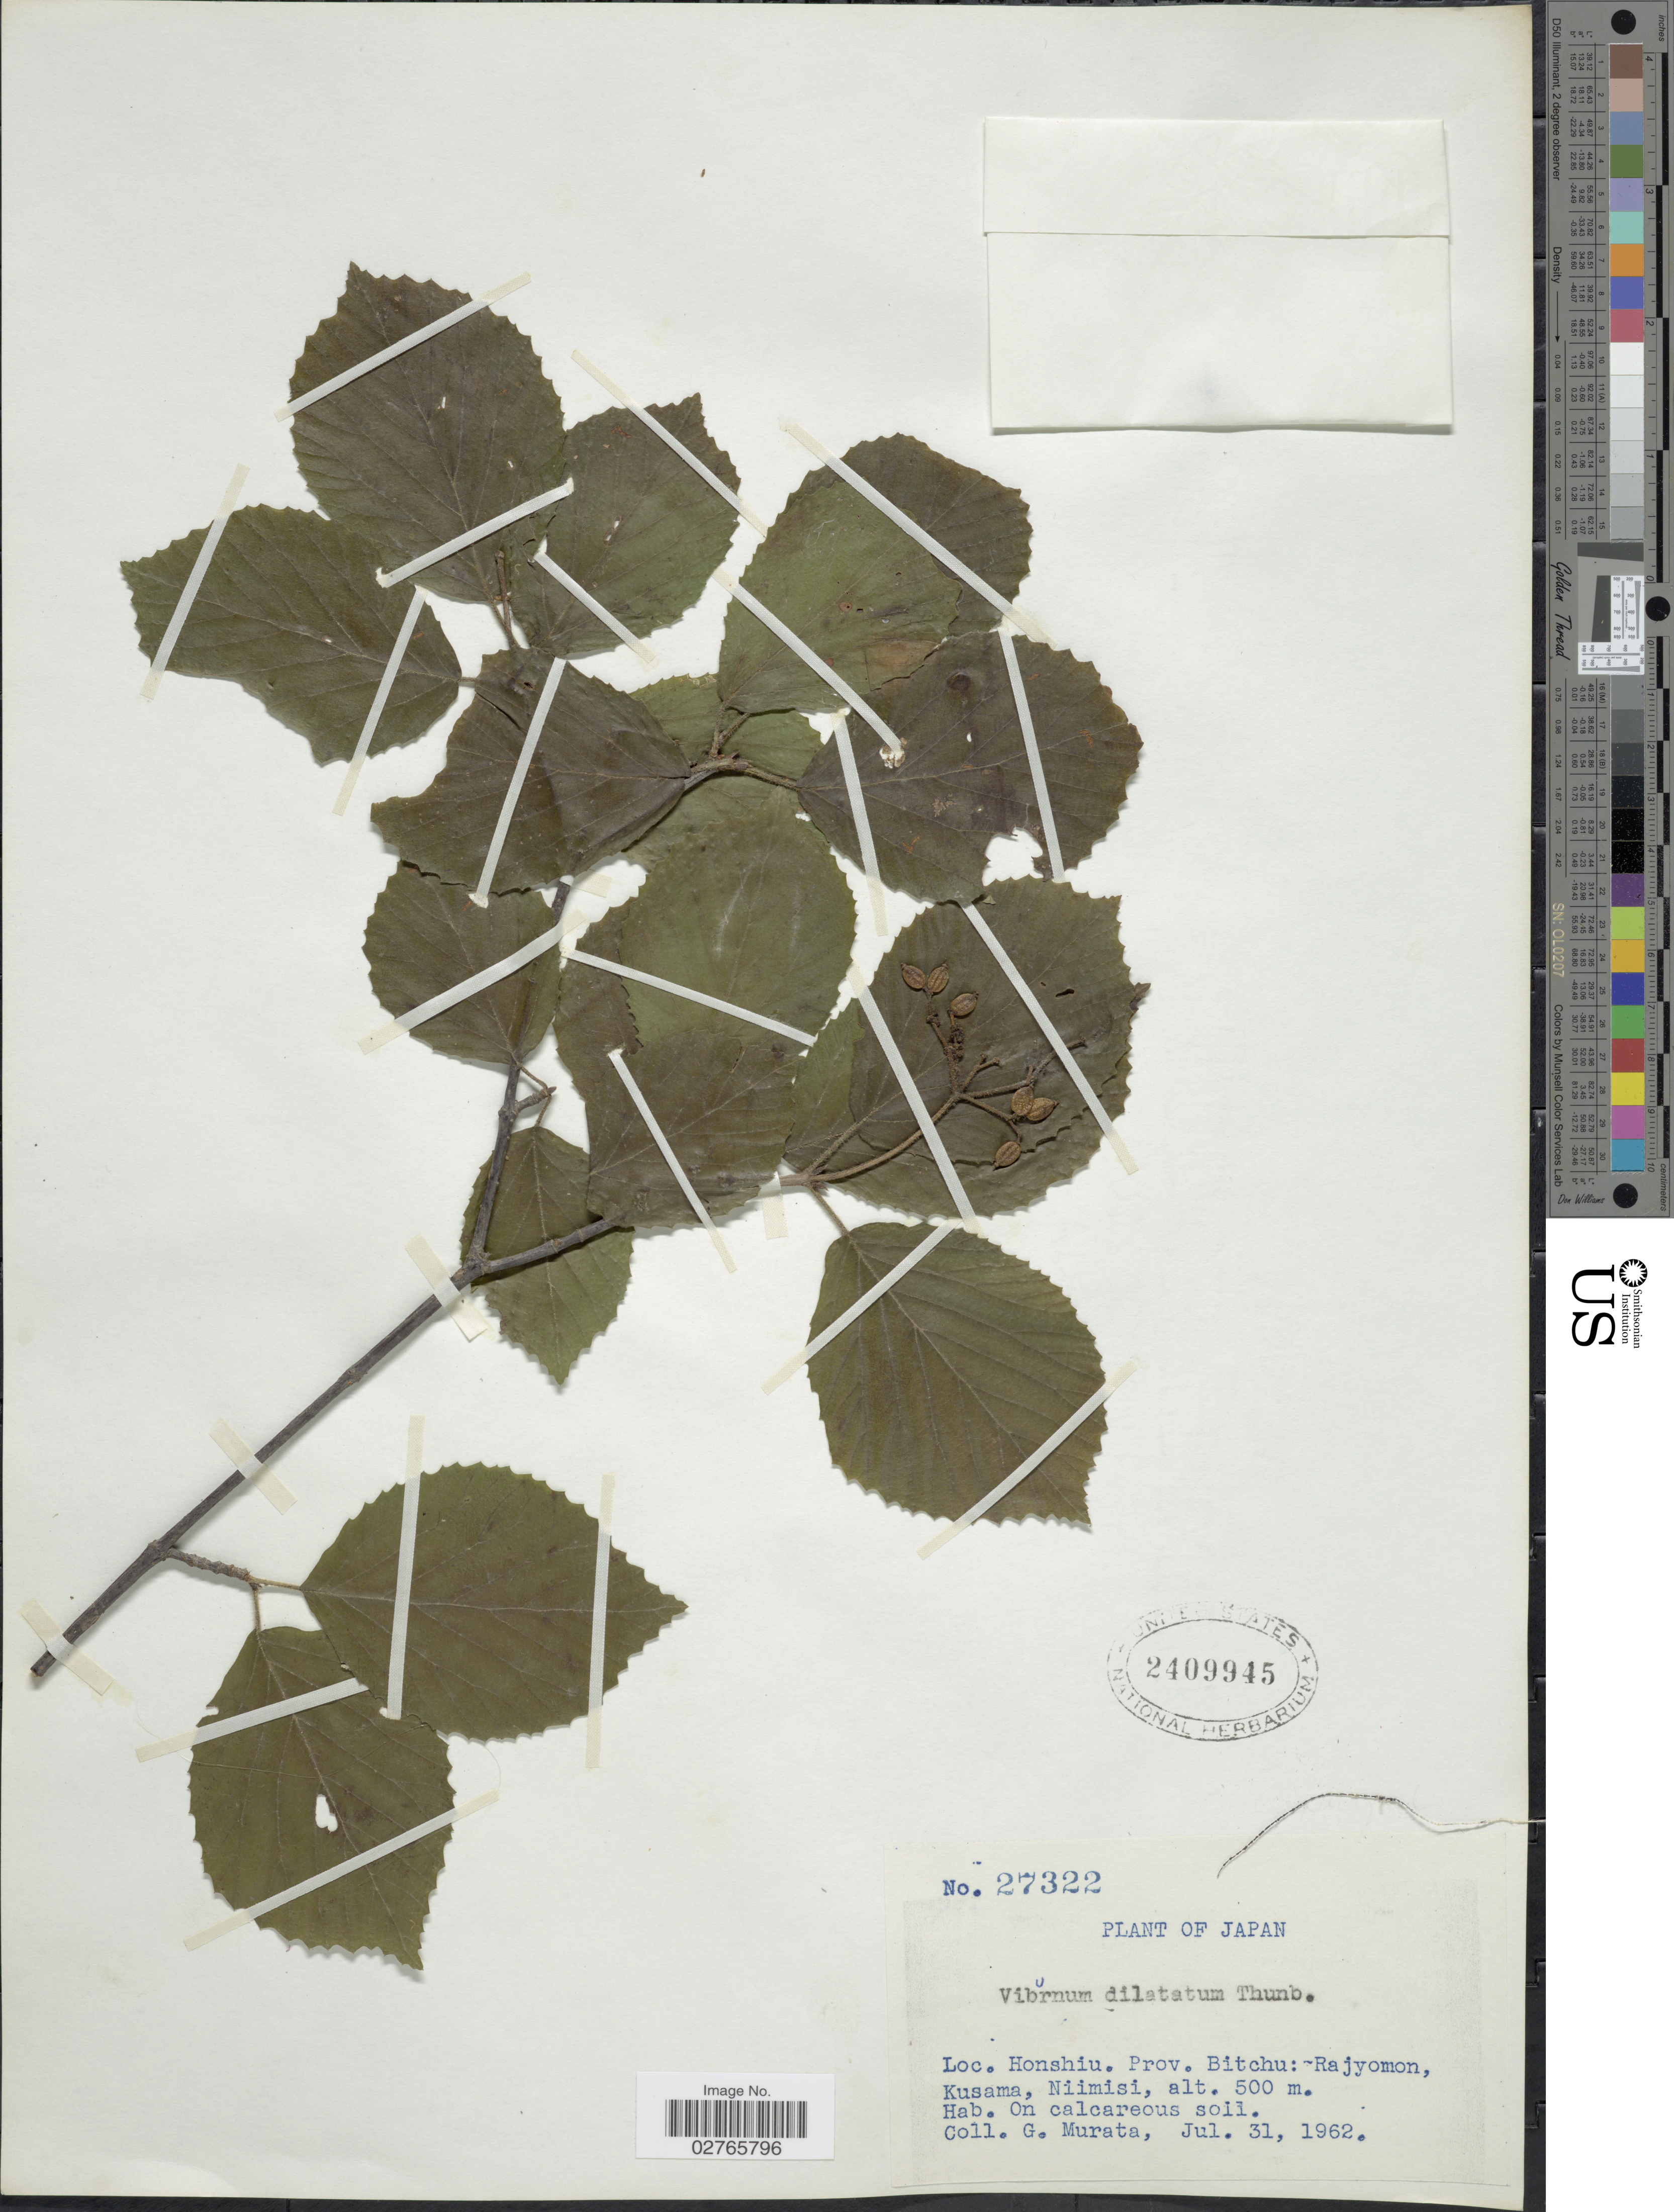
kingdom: Plantae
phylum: Tracheophyta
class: Magnoliopsida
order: Dipsacales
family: Viburnaceae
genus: Viburnum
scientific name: Viburnum dilatatum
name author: Thunb.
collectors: G. Murata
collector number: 27322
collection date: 1962-07-31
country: Japan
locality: Honshiu. Prov. Bitchu: Rajyomon, Kusama, Niimisi.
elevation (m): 500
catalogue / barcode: US 2409945